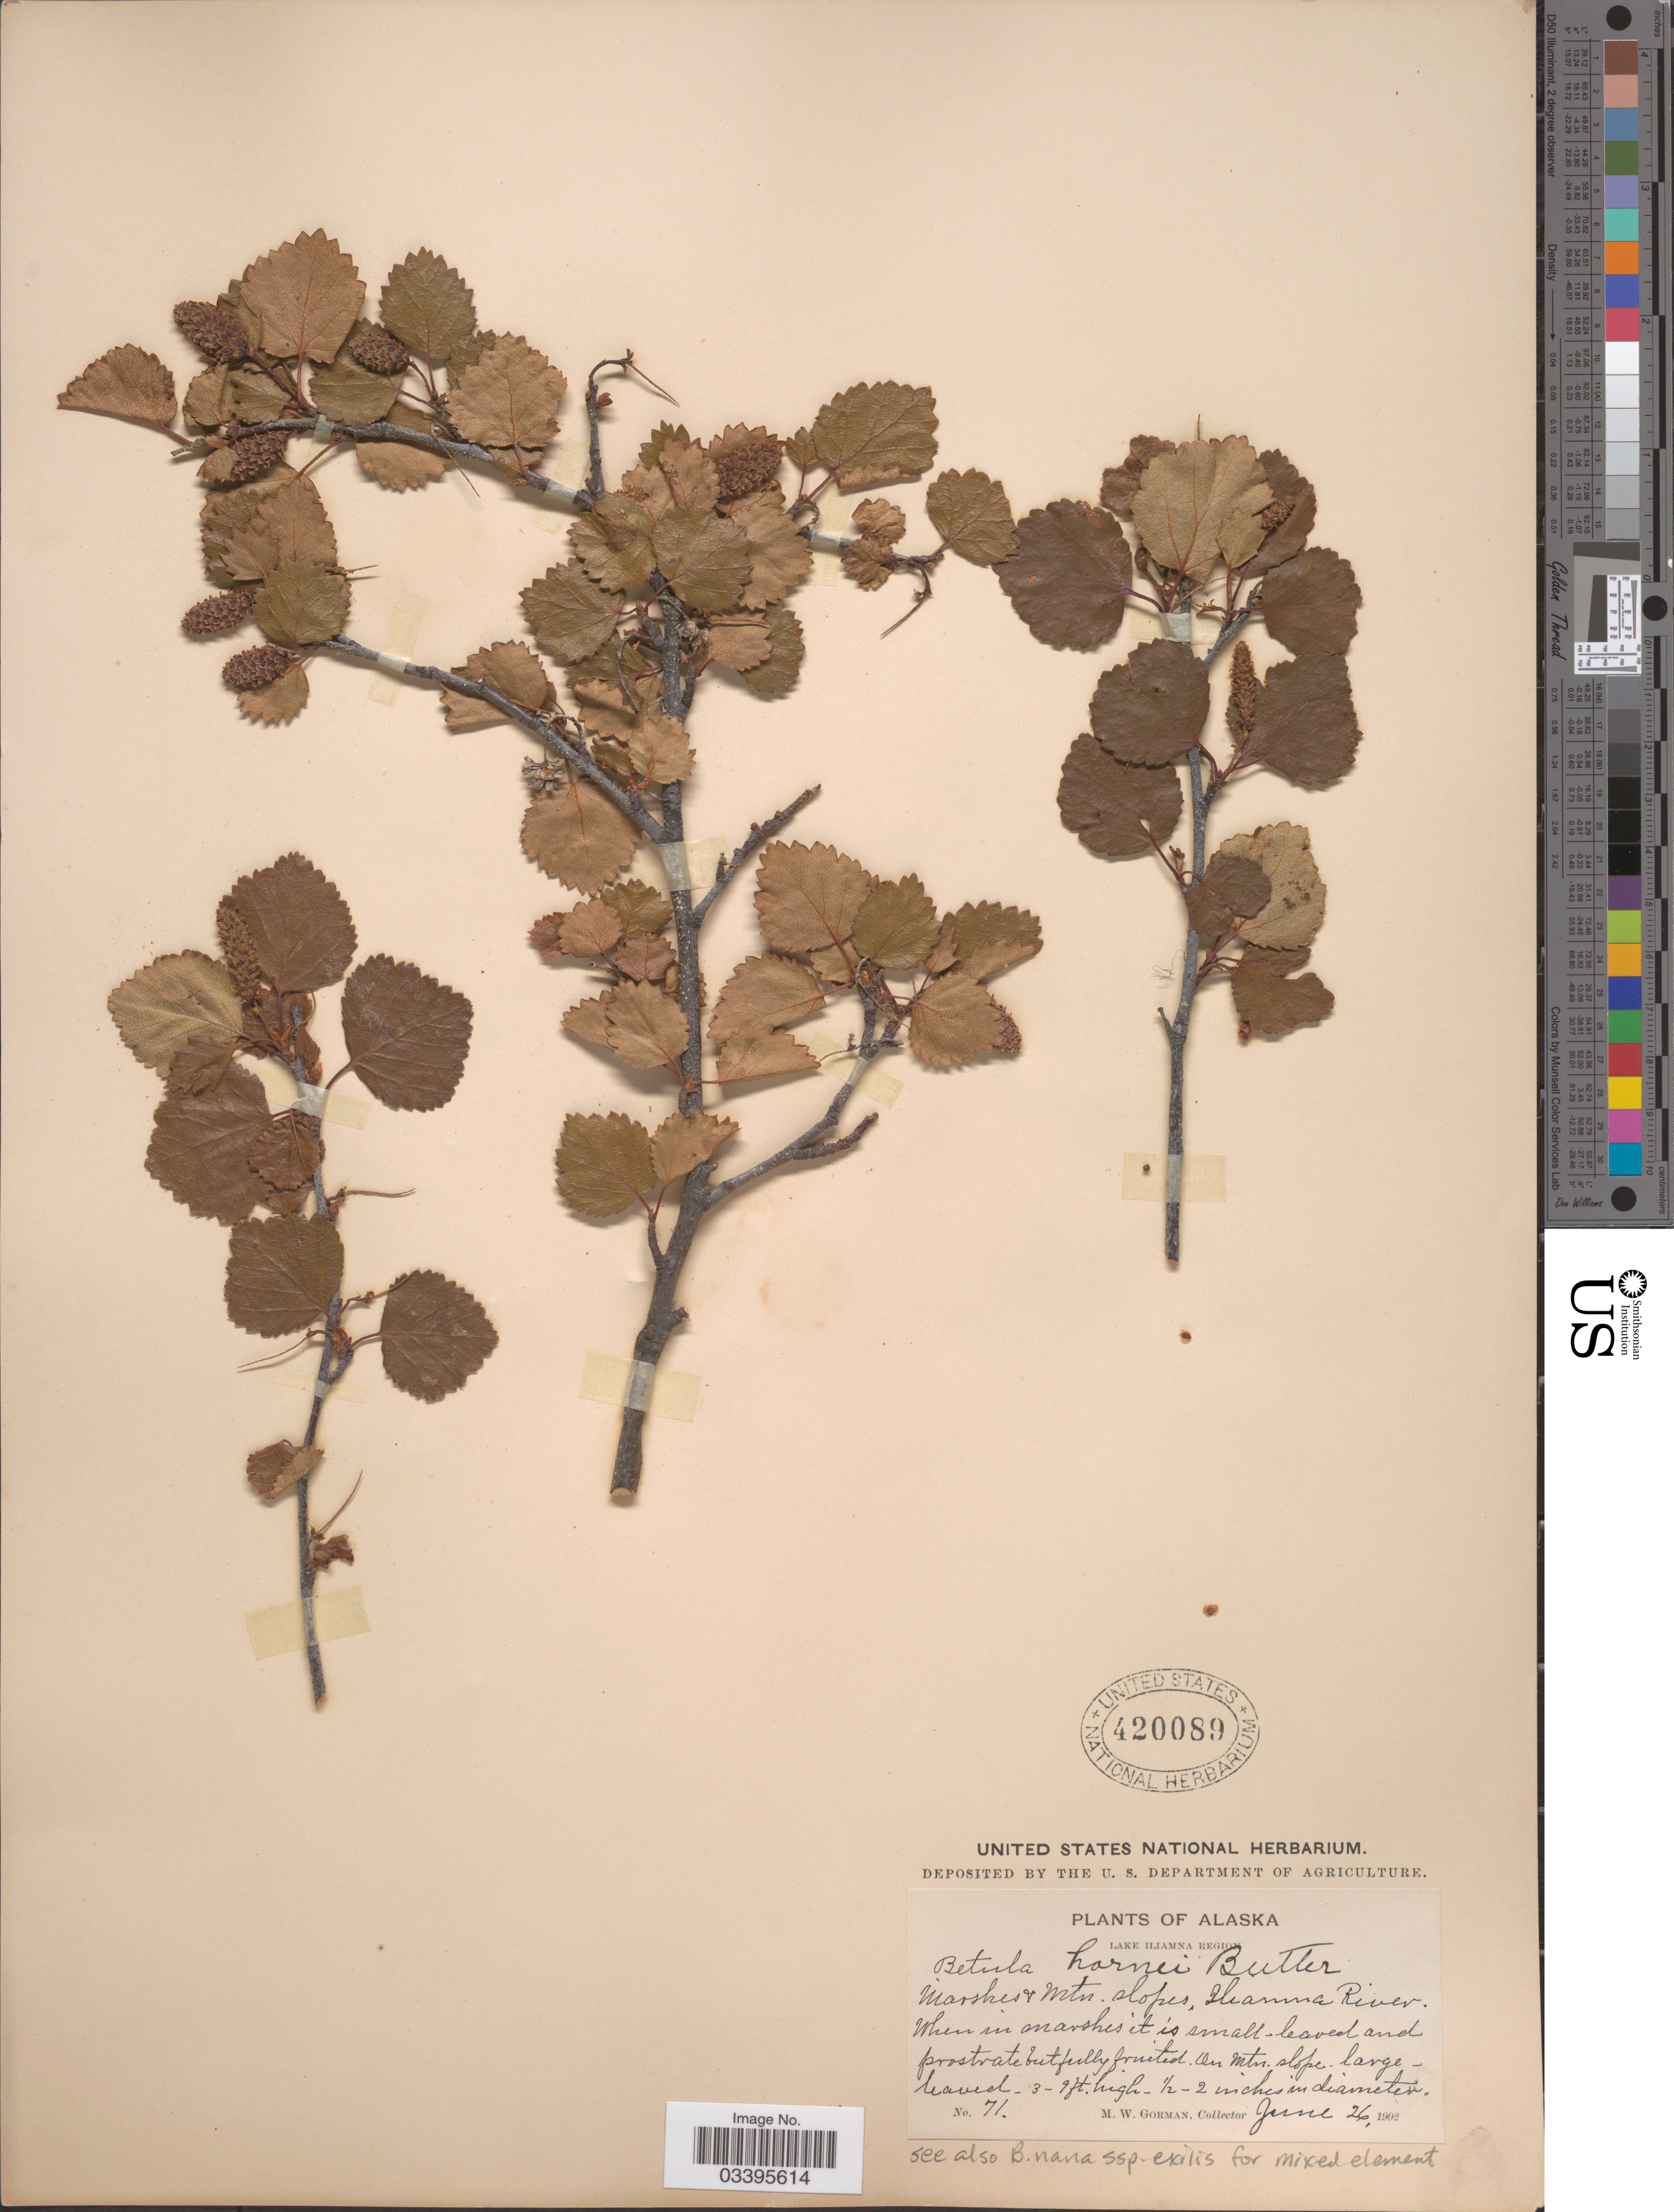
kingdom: Plantae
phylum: Tracheophyta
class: Magnoliopsida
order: Fagales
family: Betulaceae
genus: Betula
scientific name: Betula x jackii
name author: C.K. Schneid.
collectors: M. W. Gorman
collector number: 71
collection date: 1902-06-26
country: United States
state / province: Alaska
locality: Lake Iliamna Region. Marshes & Mtn. slopes, Iliamna River.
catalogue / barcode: US 420089